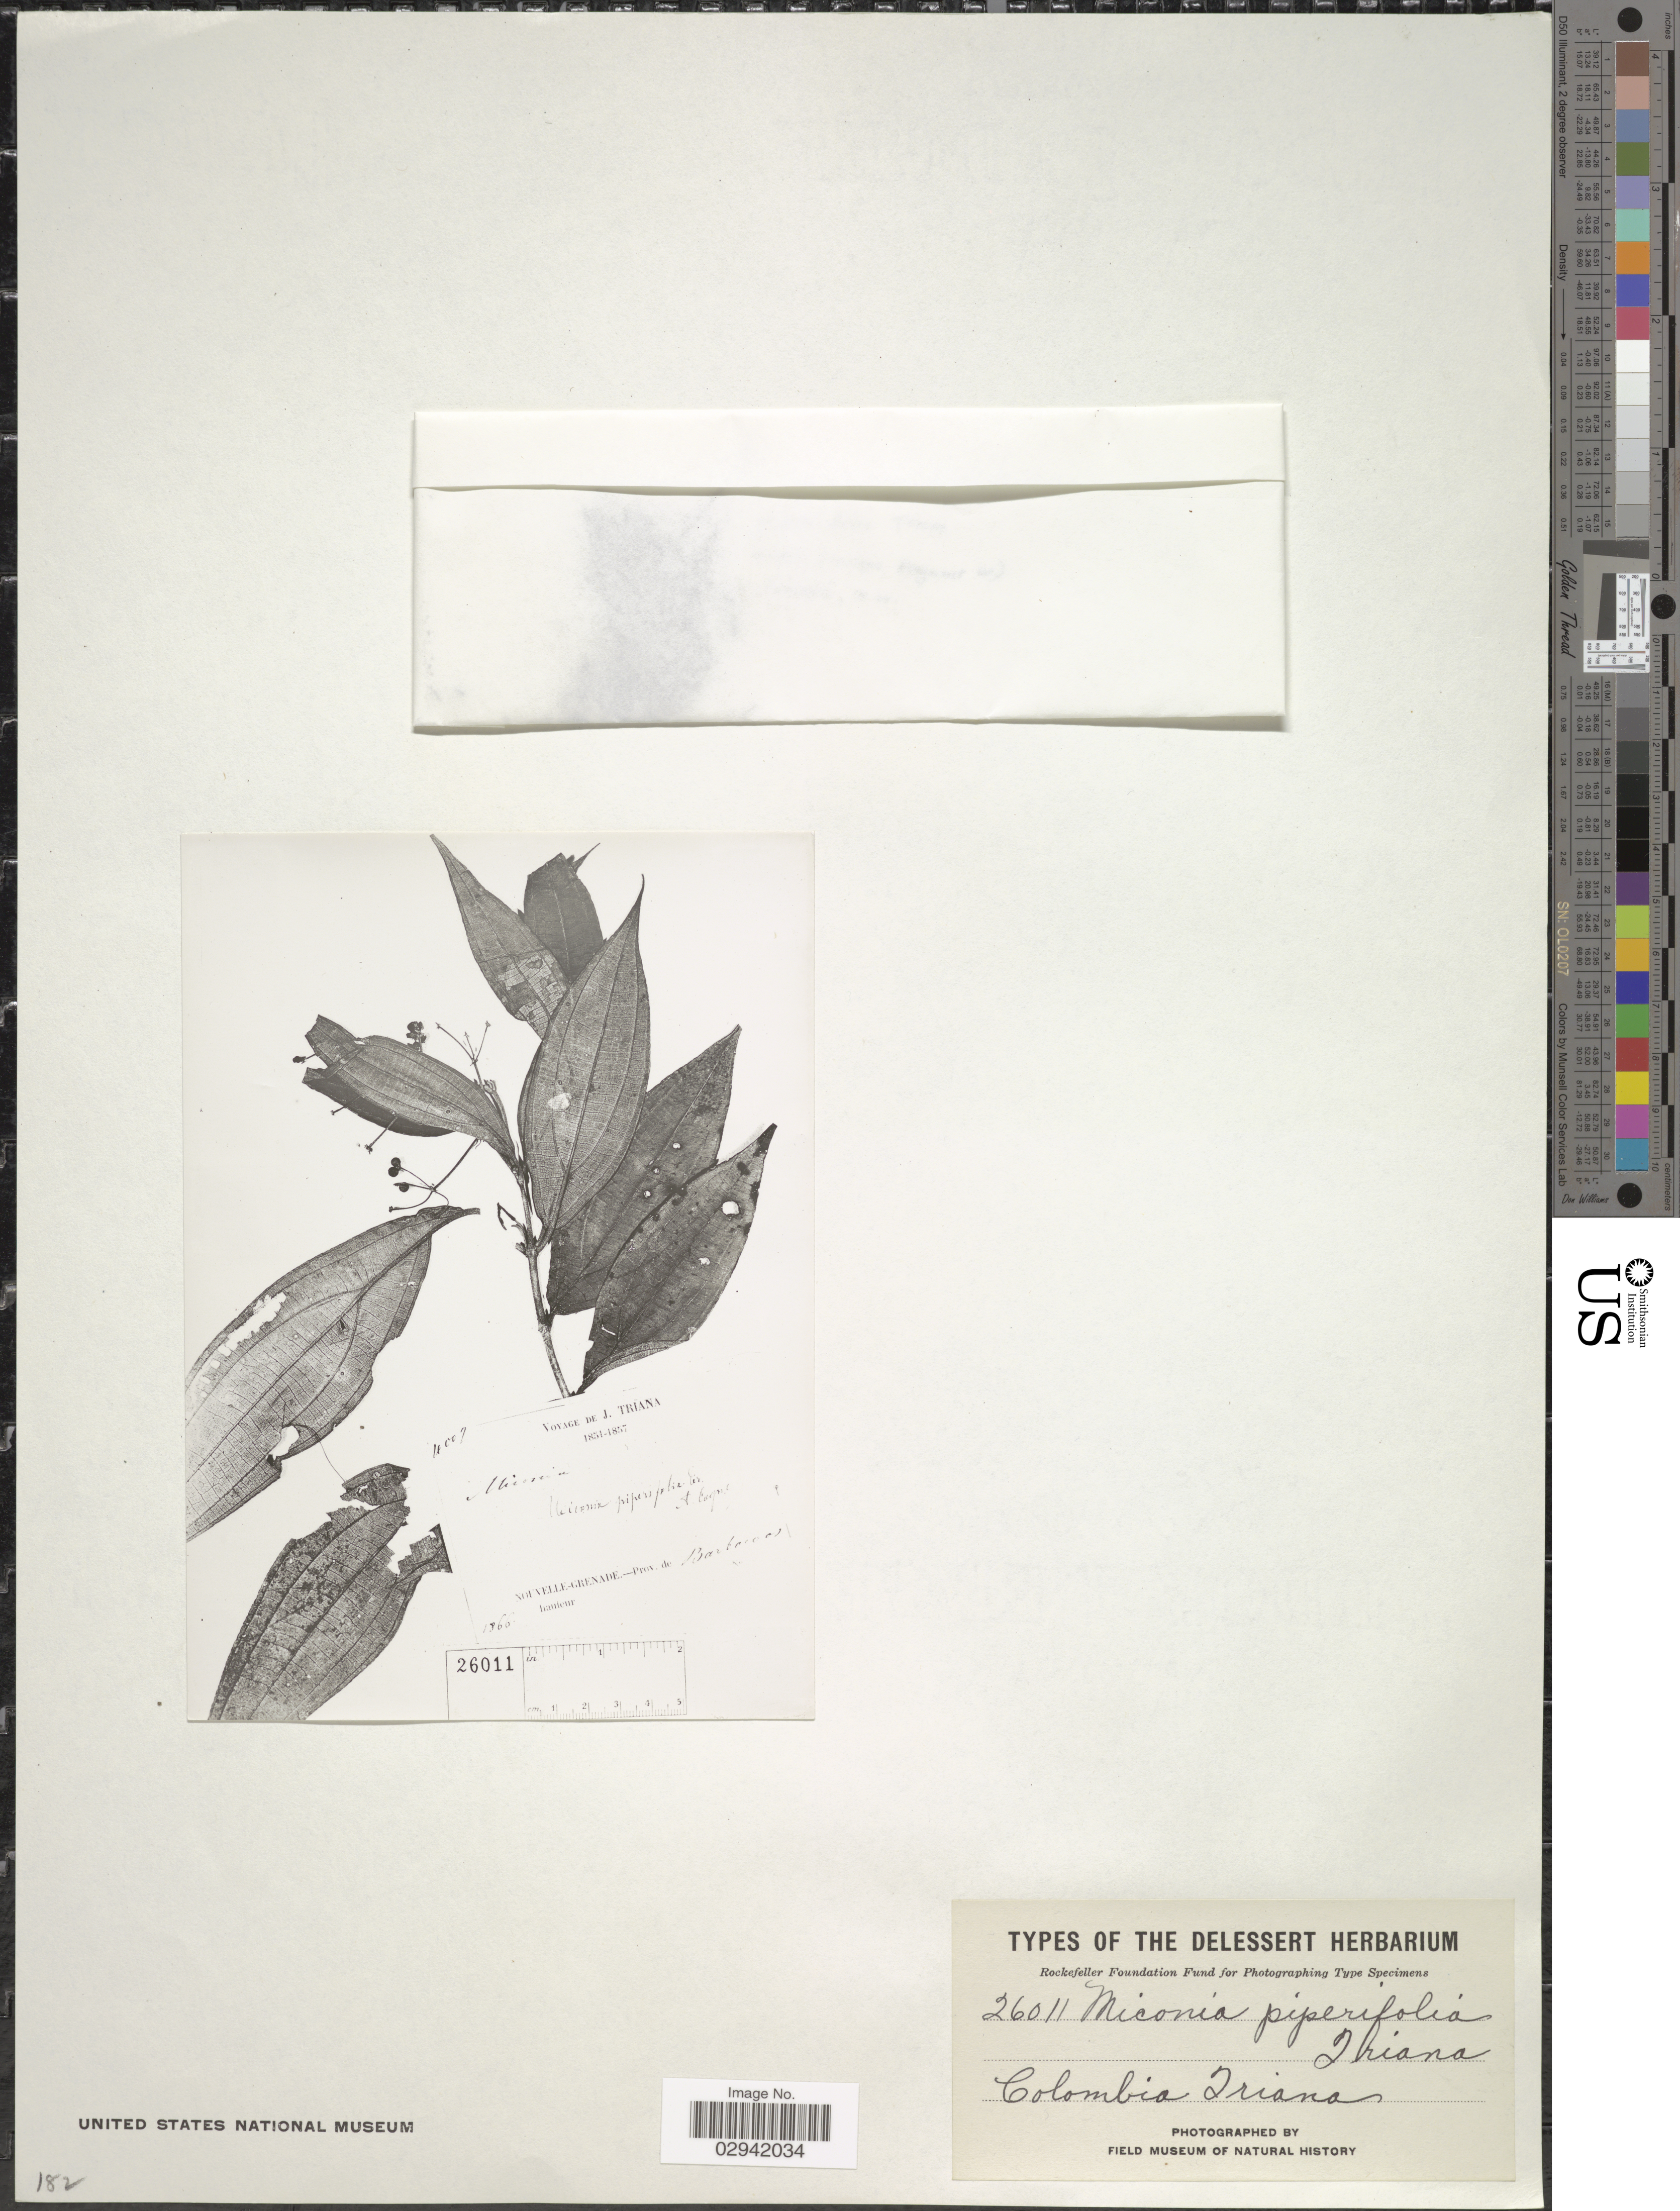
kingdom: Plantae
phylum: Tracheophyta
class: Magnoliopsida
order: Myrtales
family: Melastomataceae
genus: Miconia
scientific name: Miconia piperifolia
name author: Triana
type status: Type Collection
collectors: J. Triana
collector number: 4002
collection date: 1866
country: Colombia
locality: Nouvelle-Grenade-Prov. de Barbacoas.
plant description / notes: Photograph and fragmentary material of type specimen ex herb. Delessert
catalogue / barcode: US 103000